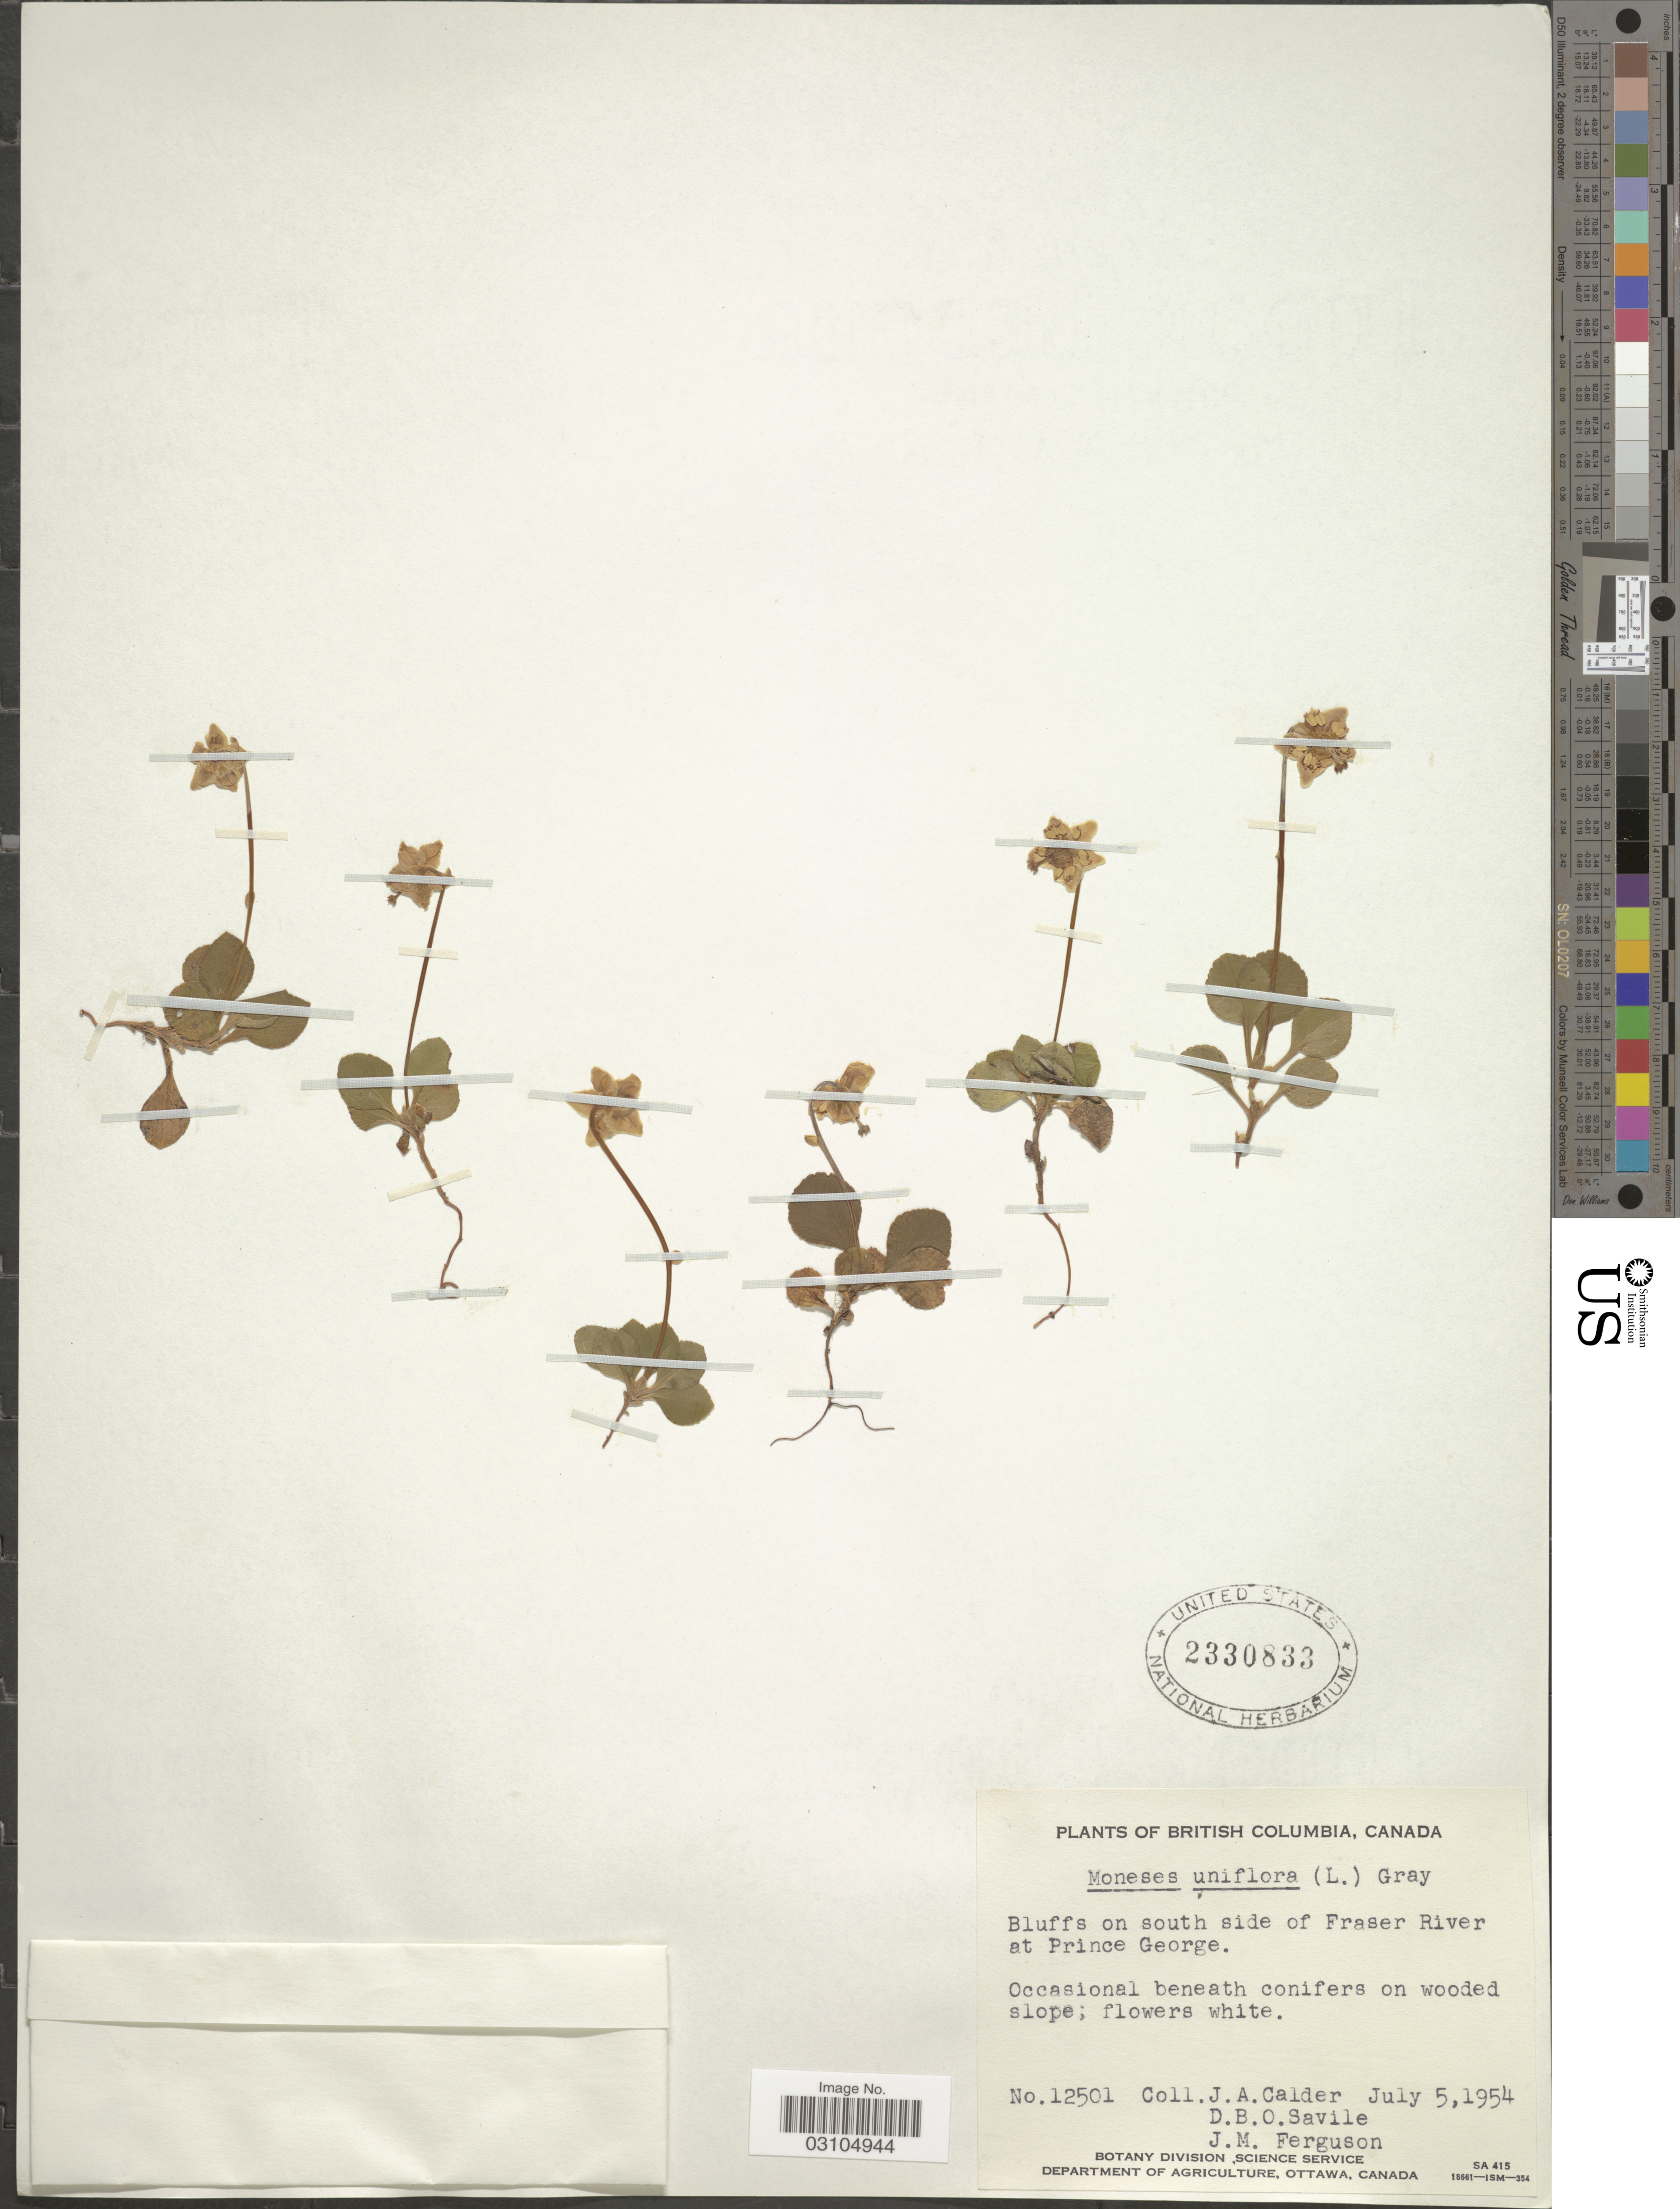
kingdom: Plantae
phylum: Tracheophyta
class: Magnoliopsida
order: Ericales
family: Ericaceae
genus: Moneses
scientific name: Moneses uniflora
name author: (L.) A. Gray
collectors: J. A. Calder, D. Savile & J. M. Ferguson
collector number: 12501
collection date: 1954-07-05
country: Canada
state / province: British Columbia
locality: Bluffs on south side of Fraser River at Prince George.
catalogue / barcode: US 2330833